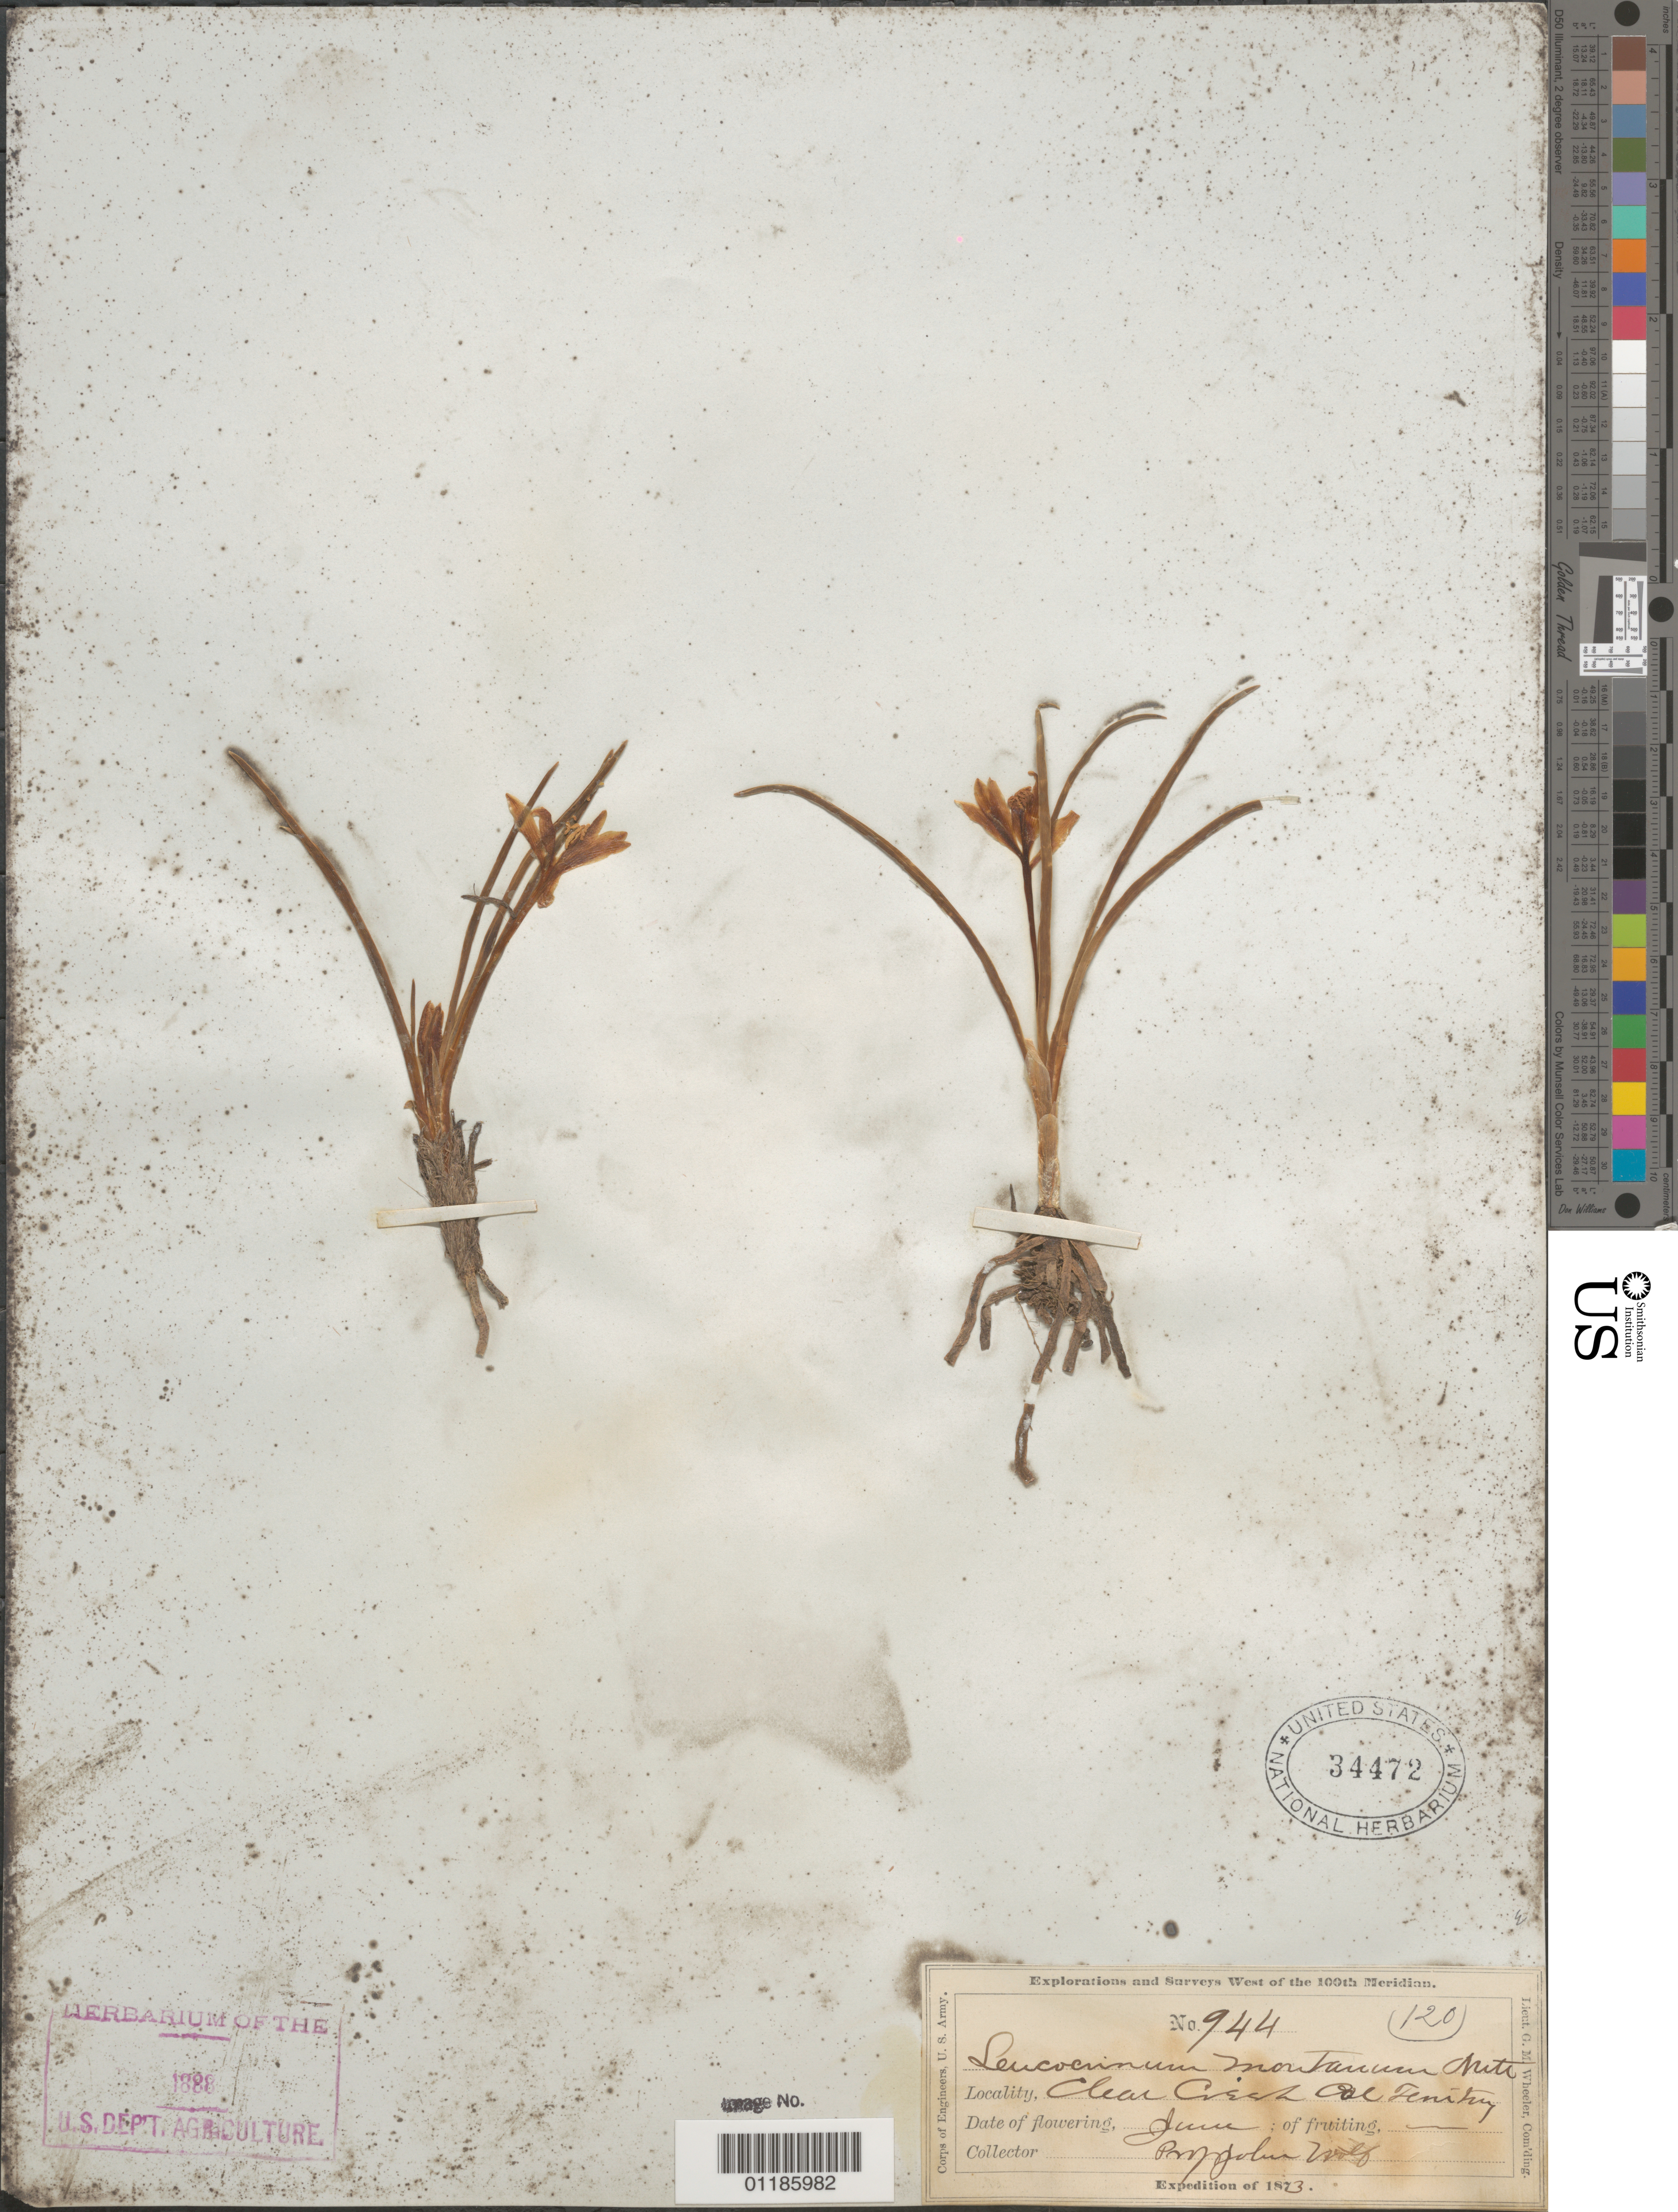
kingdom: Plantae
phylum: Tracheophyta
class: Liliopsida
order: Asparagales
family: Asparagaceae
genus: Leucocrinum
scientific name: Leucocrinum montanum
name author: Nutt.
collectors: J. Wolf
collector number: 944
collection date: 1873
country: United States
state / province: Colorado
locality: Clear Creek, Col. Ter.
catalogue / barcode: US 34472